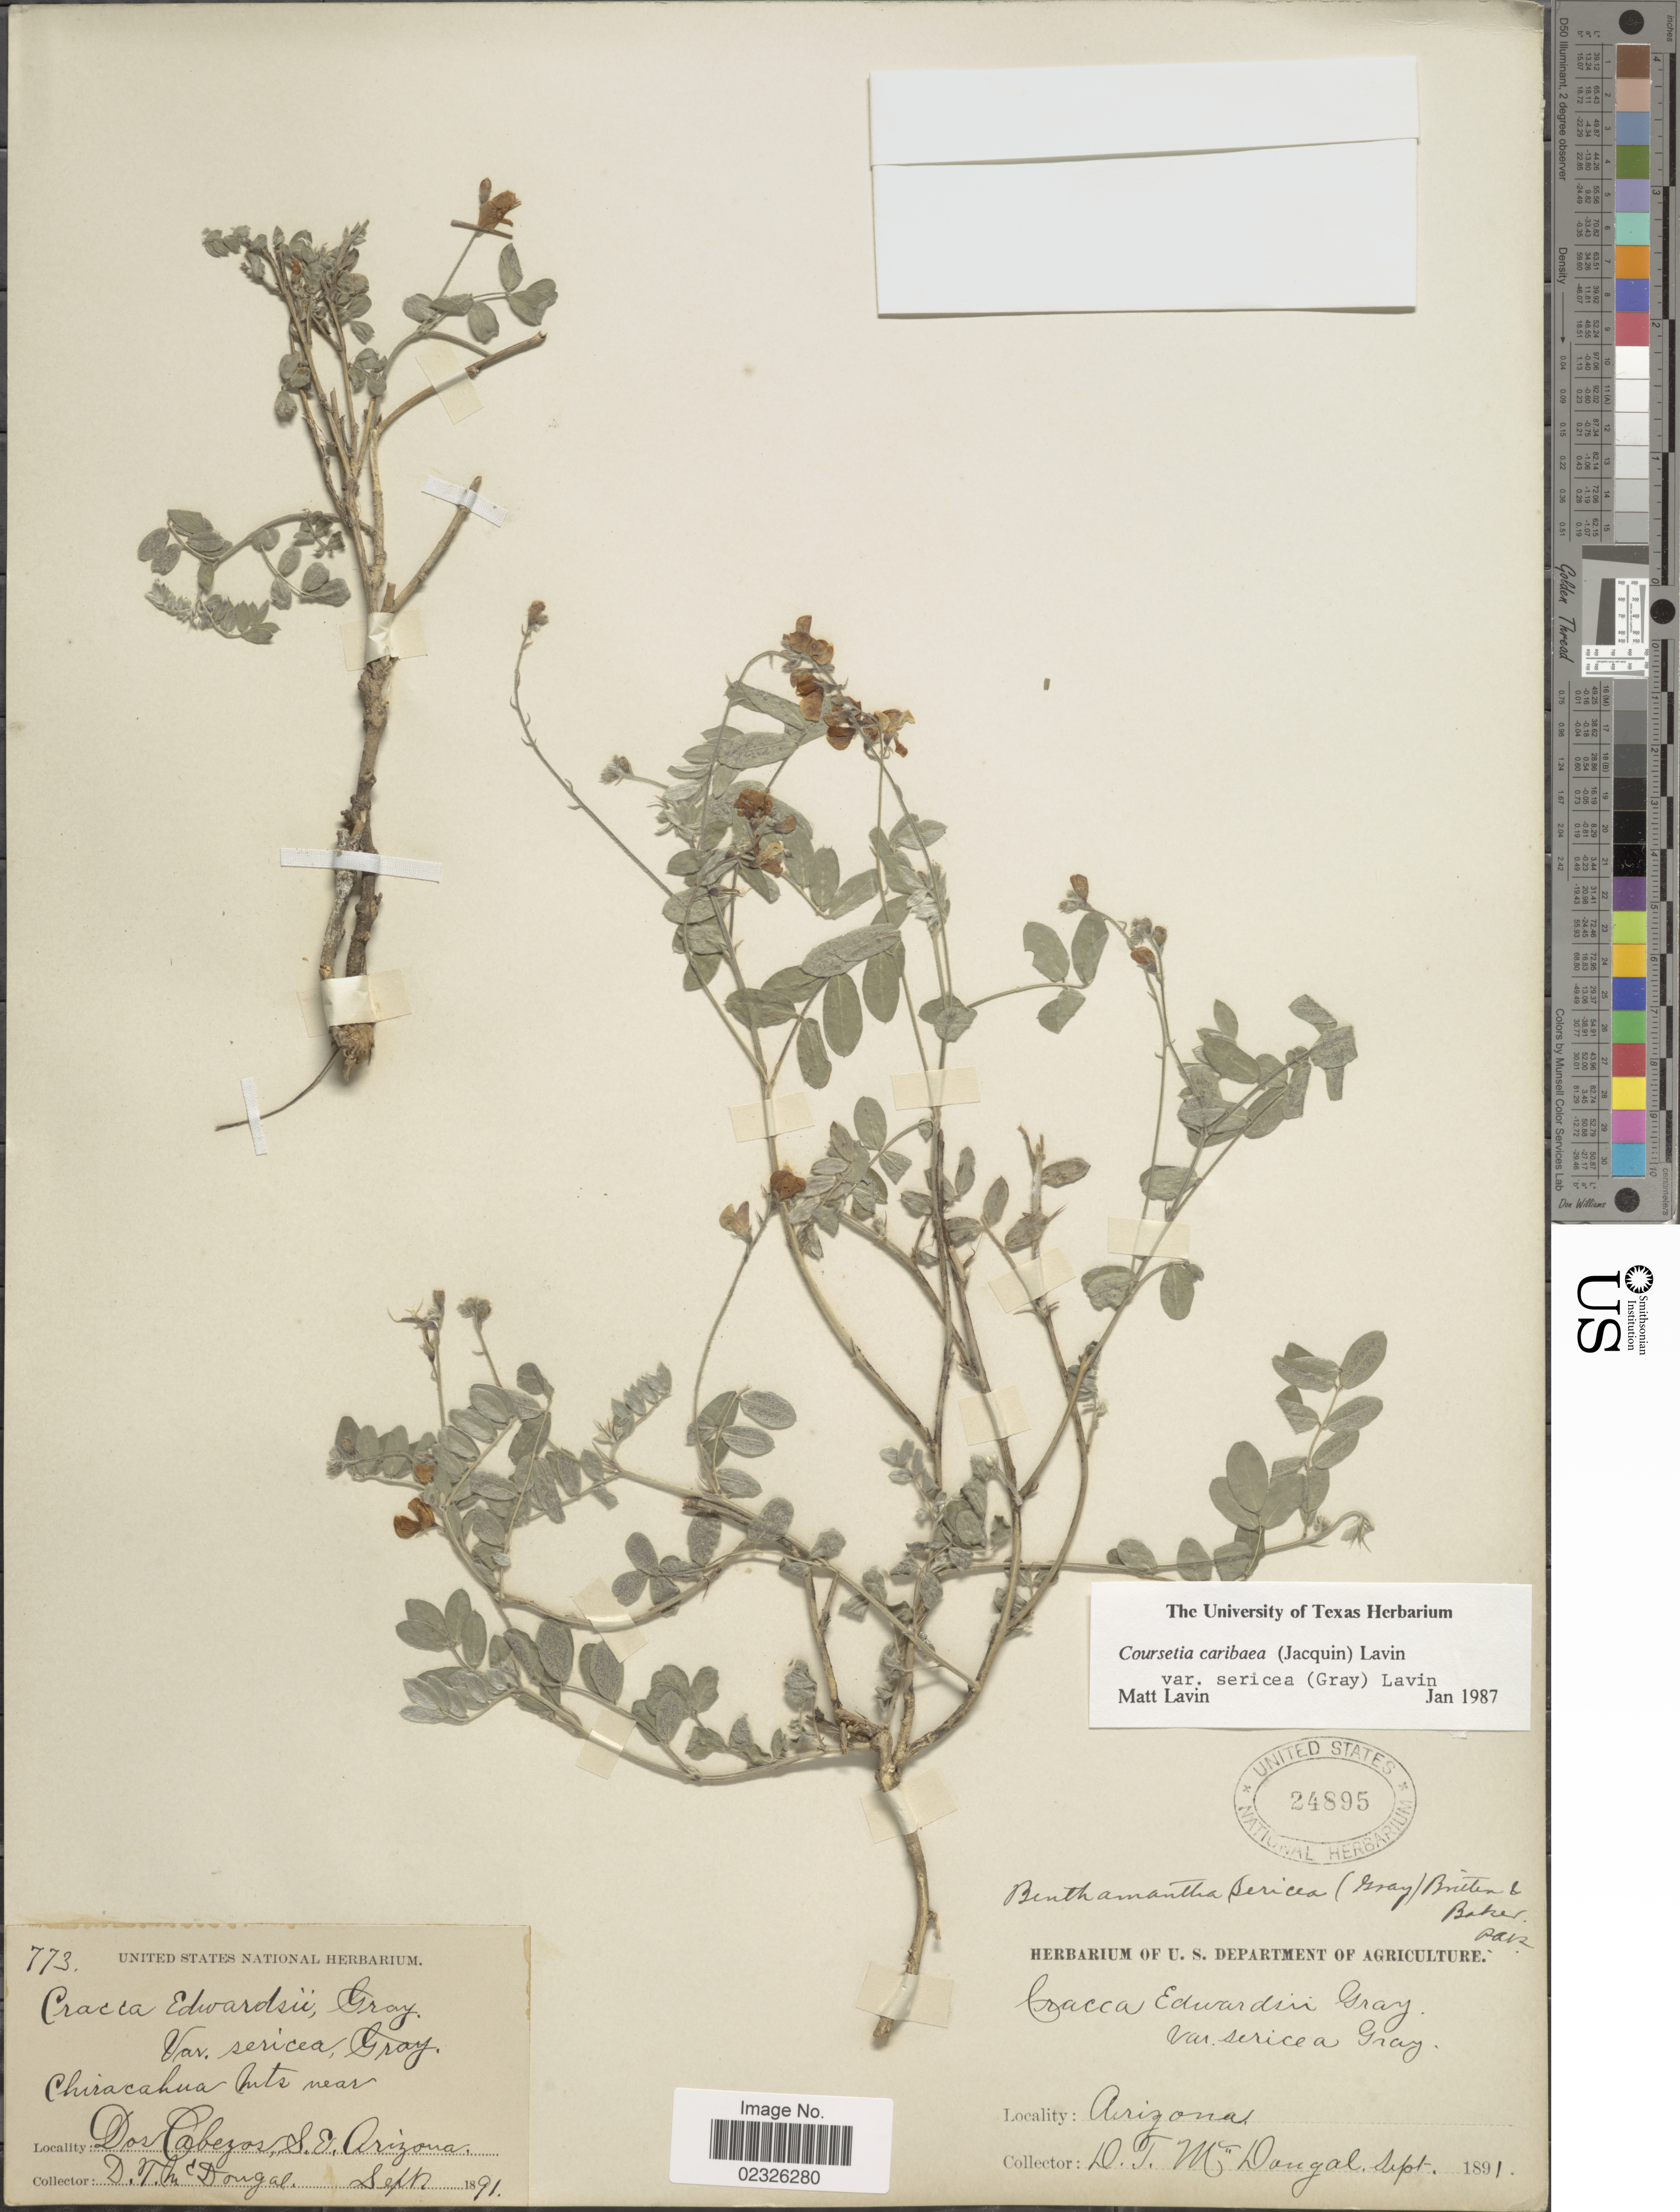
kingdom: Plantae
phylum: Tracheophyta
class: Magnoliopsida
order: Fabales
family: Fabaceae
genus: Coursetia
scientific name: Coursetia caribaea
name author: (Jacq.) Lavin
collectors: D. McDougal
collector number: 773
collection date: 1891-09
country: United States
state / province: Arizona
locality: Chiracahua Mts near Dor Cabergos & E. Arizona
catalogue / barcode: US 24895